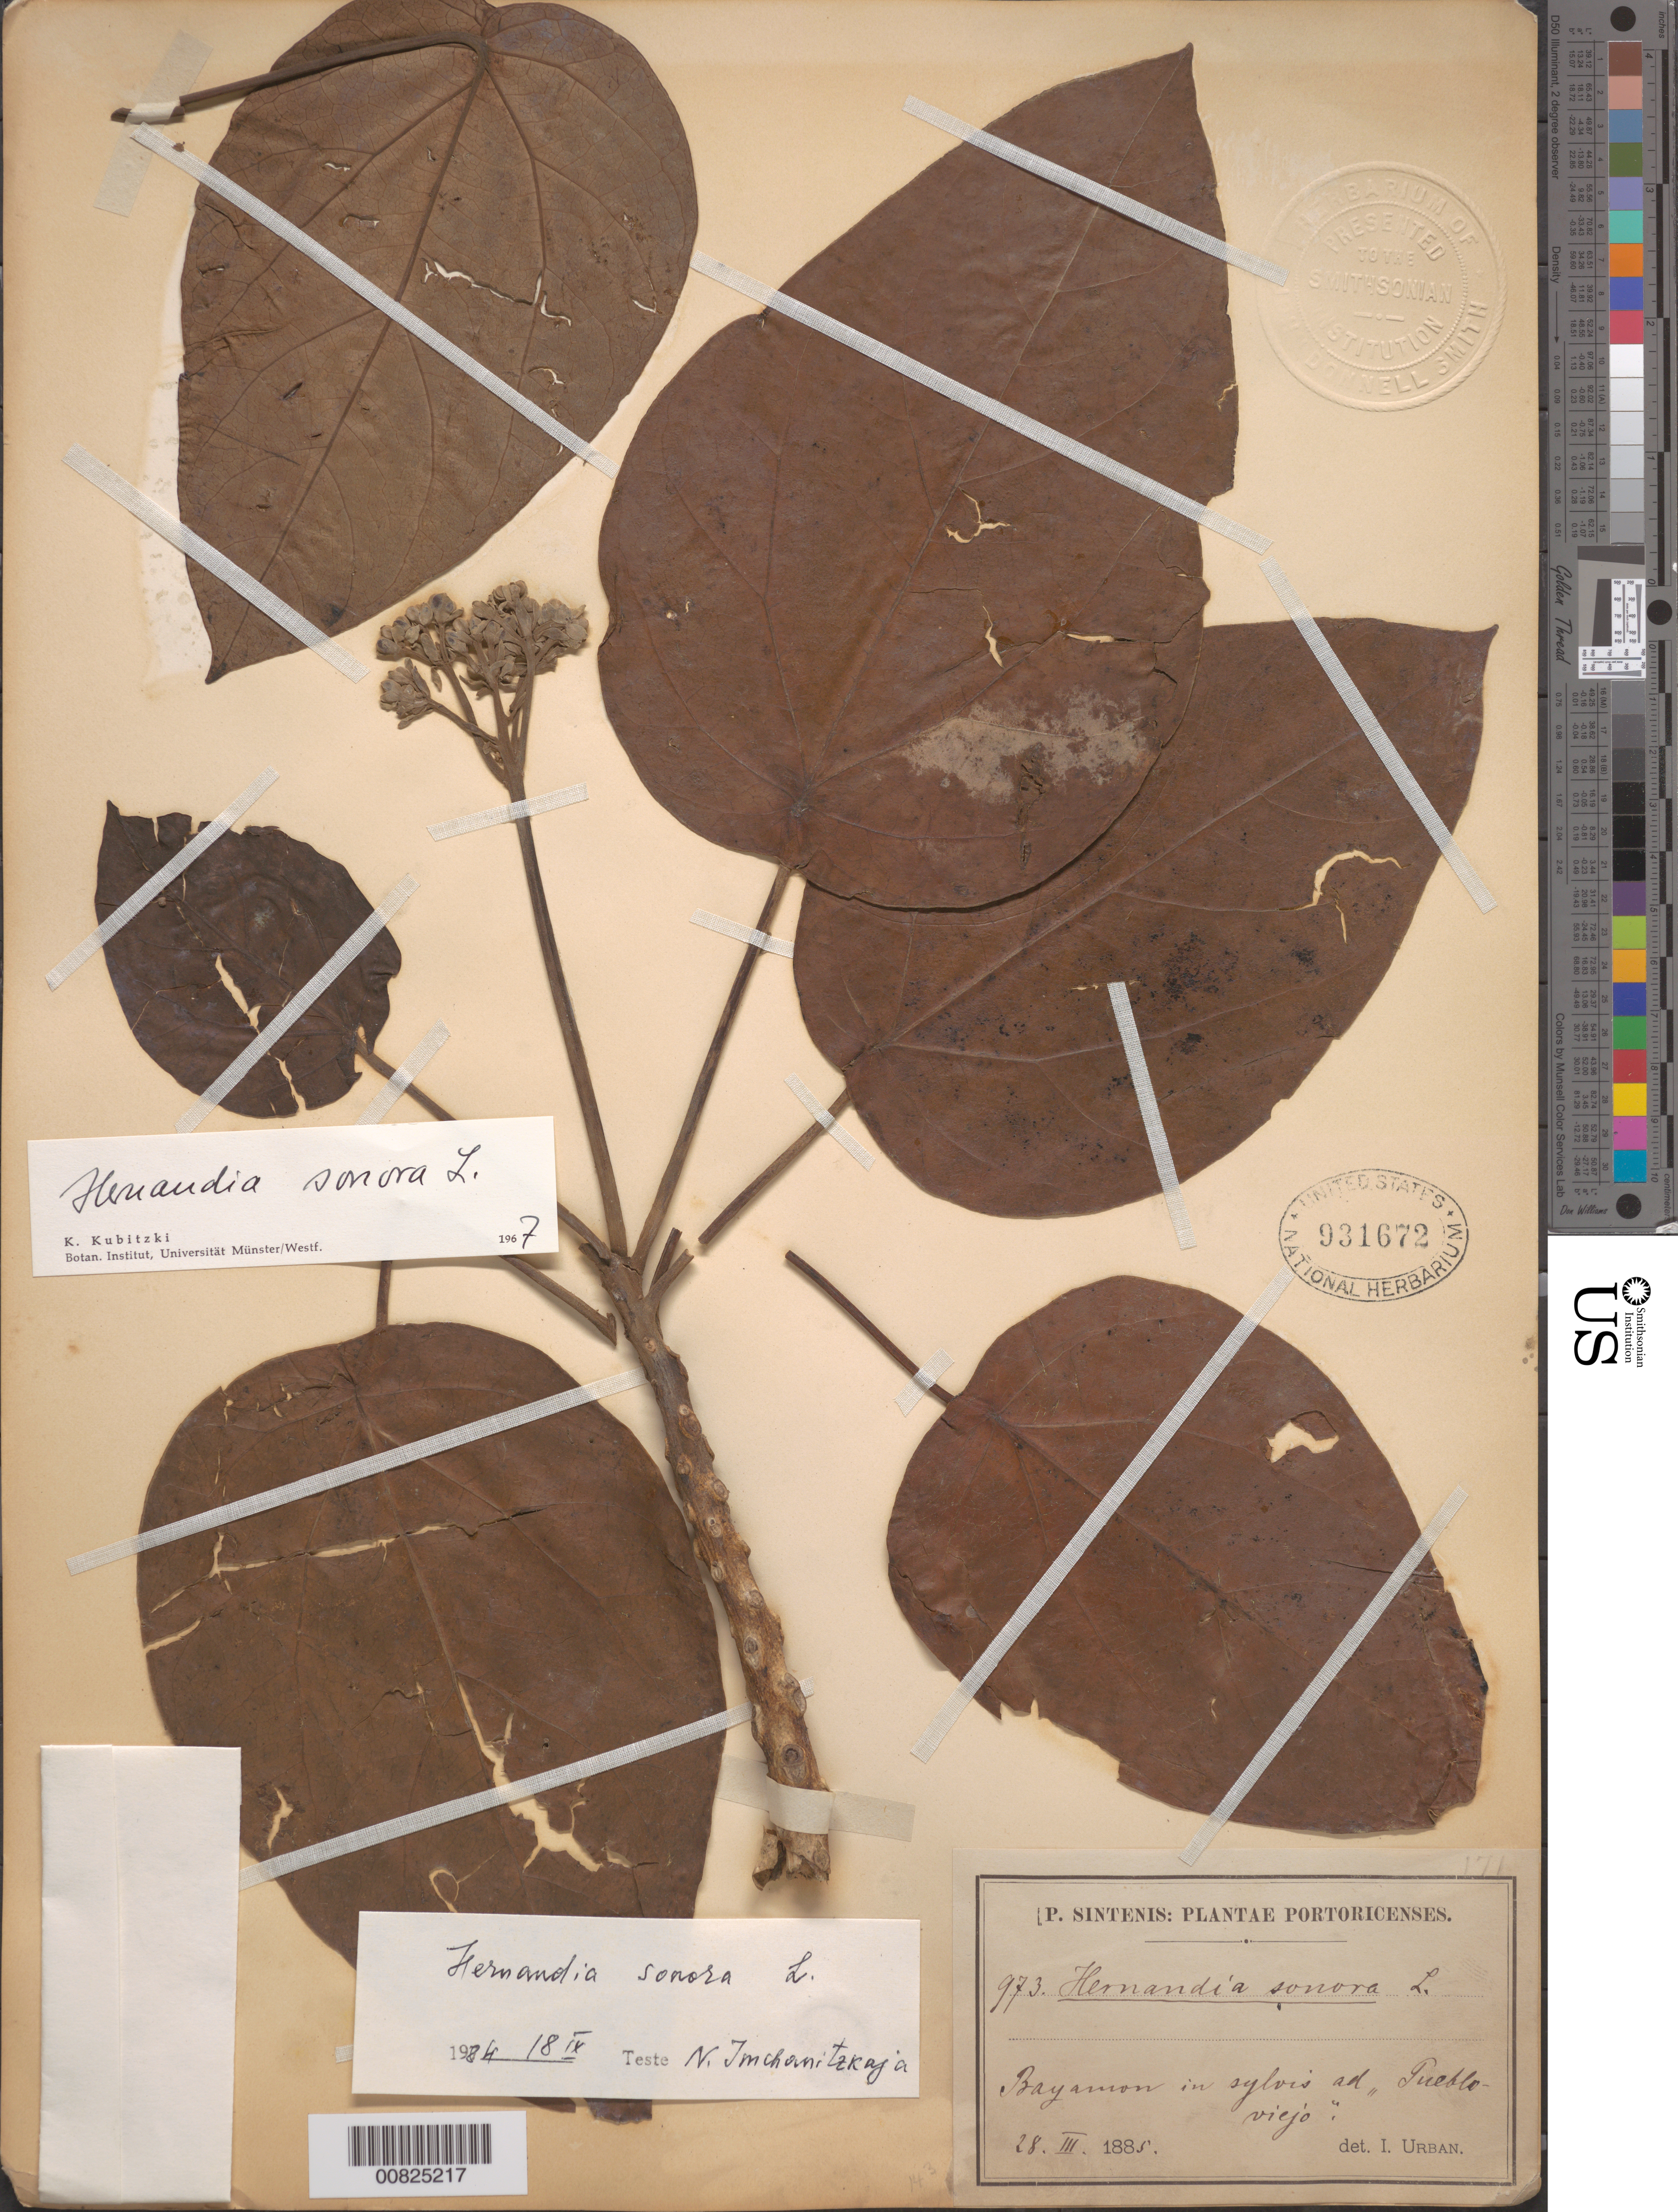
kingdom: Plantae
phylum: Tracheophyta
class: Magnoliopsida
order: Laurales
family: Hernandiaceae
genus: Hernandia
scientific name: Hernandia sonora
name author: L.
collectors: P. Sintenis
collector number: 973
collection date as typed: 28 Mar 1885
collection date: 1885-03-28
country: Puerto Rico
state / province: Bayamón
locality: Pueblo viejo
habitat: sylvis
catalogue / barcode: US 931672